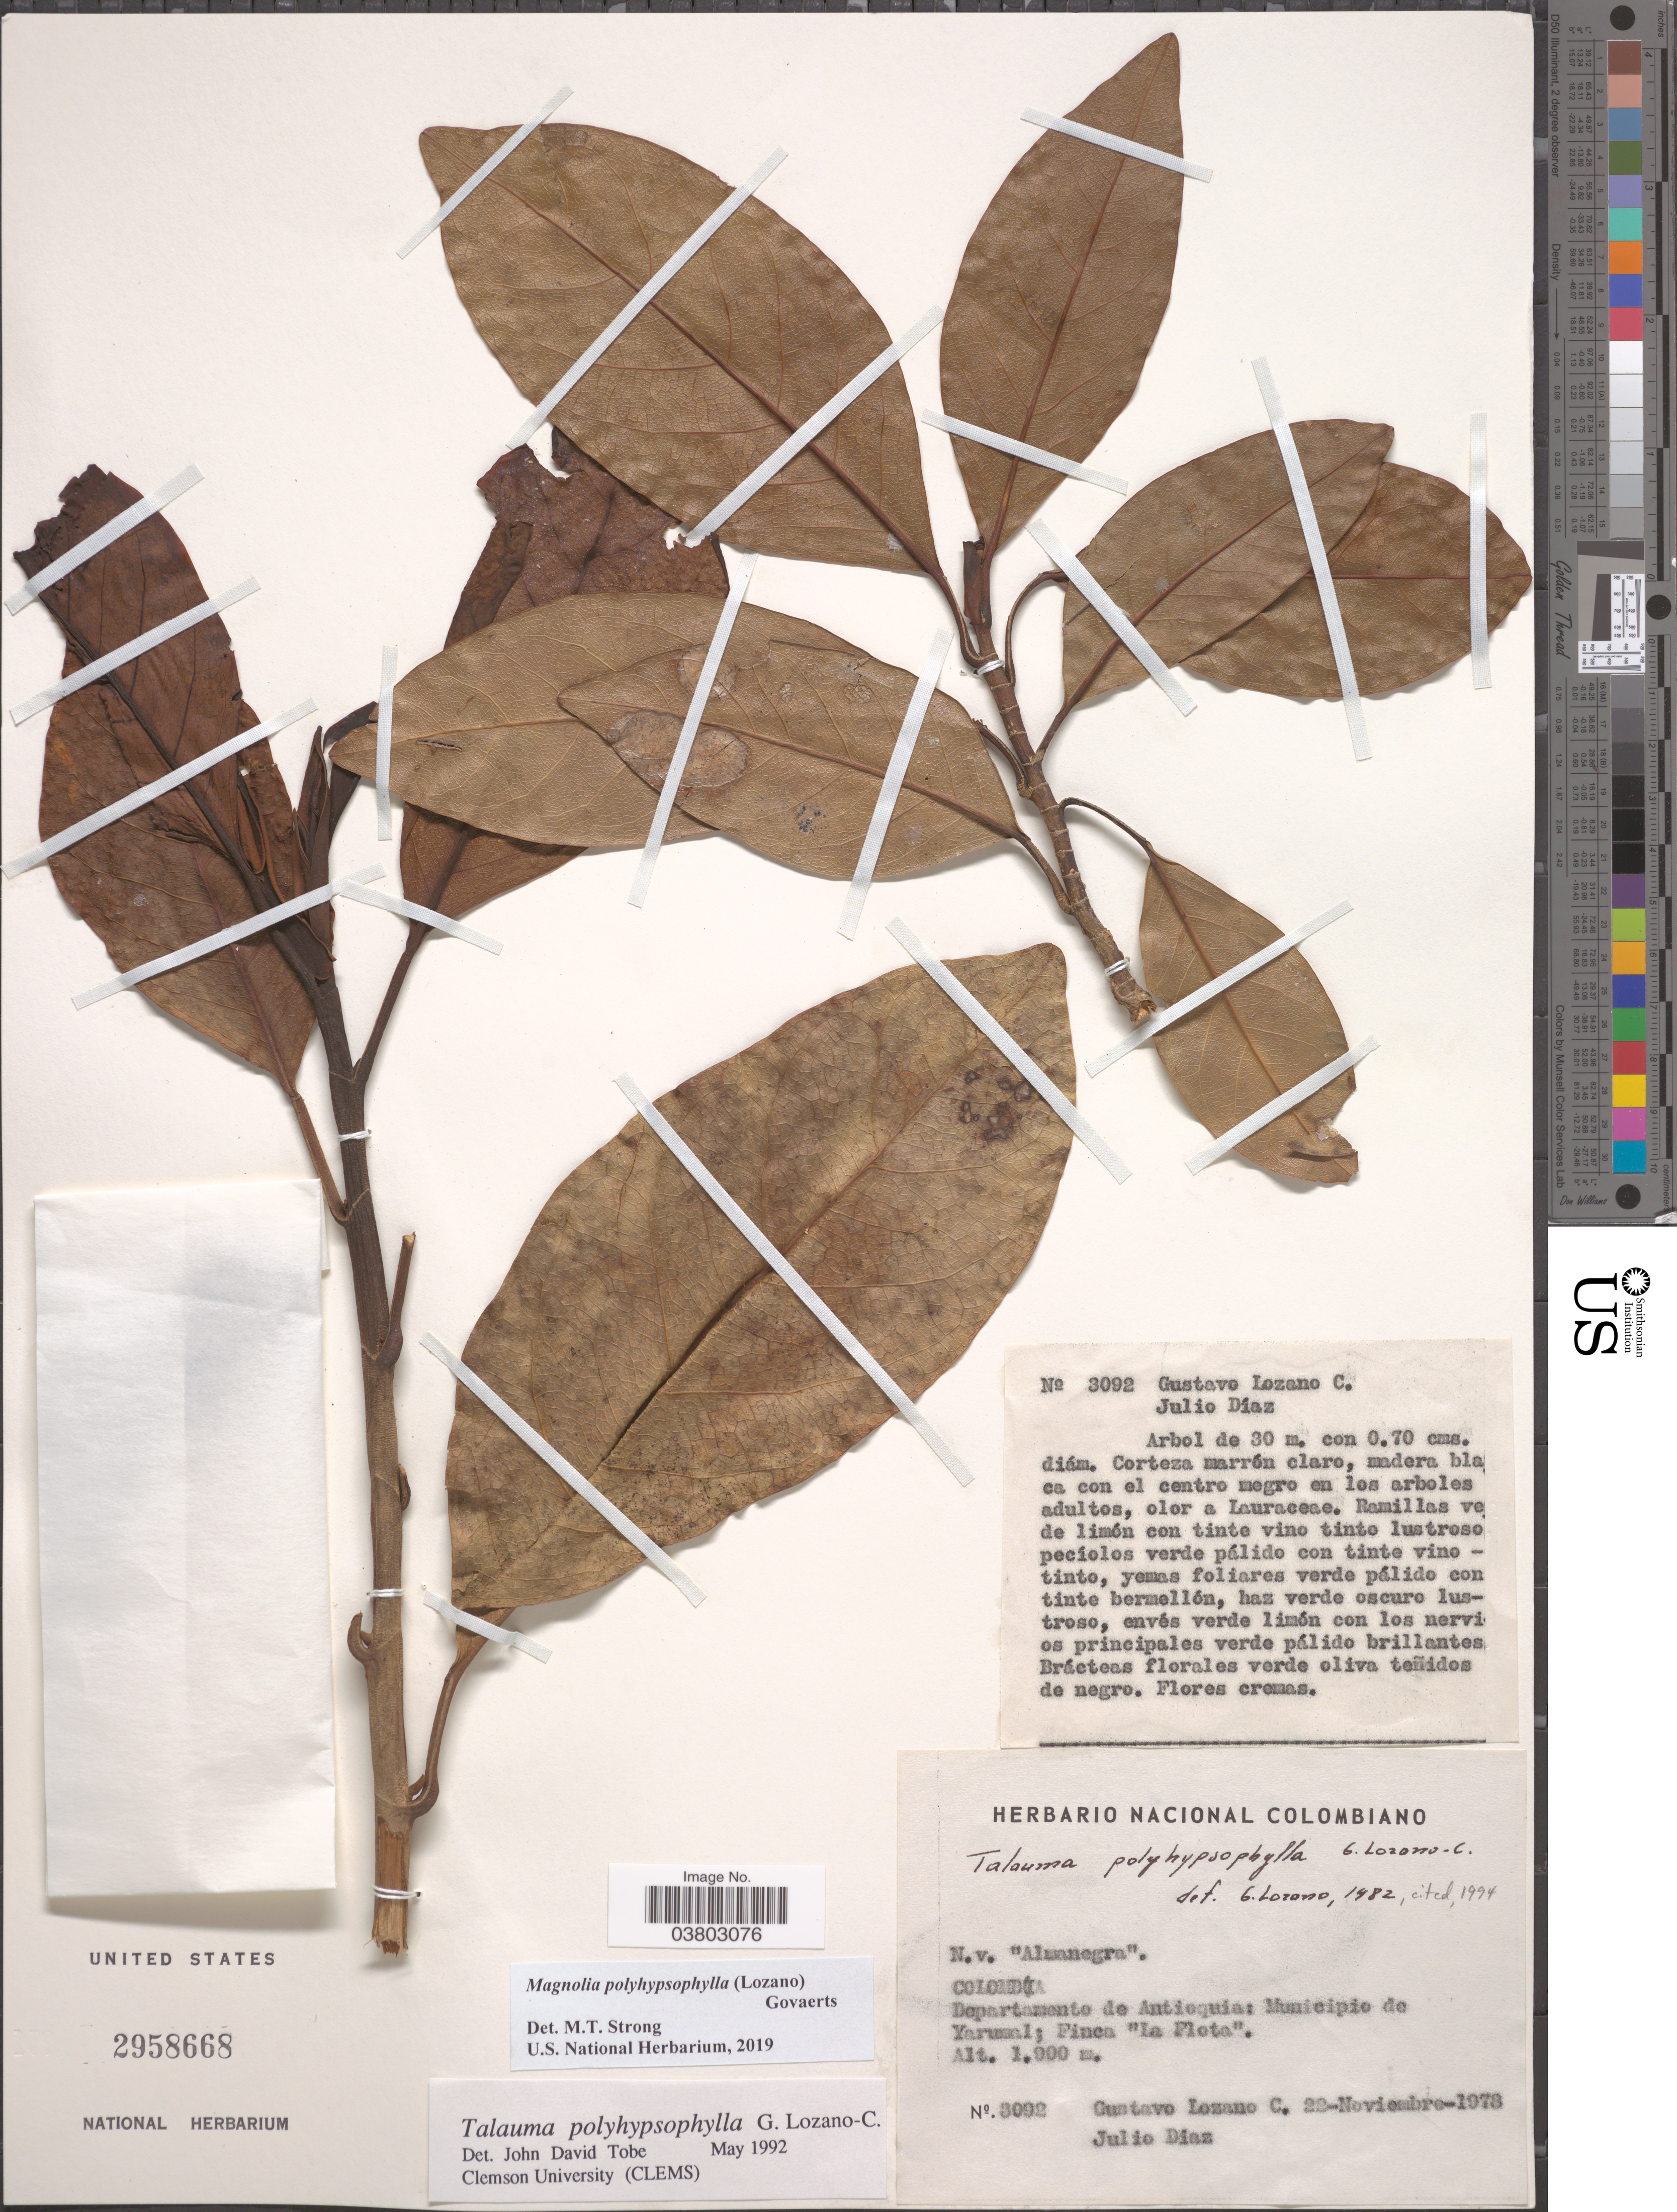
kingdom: Plantae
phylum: Tracheophyta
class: Magnoliopsida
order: Magnoliales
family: Magnoliaceae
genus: Magnolia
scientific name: Magnolia polyhypsophylla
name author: (Lozano) Govaerts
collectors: G. Lozano-Contreras & J. Diaz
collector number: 3092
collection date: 1973-11-22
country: Colombia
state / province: Antioquia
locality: Departamento de Antioquia: Municipio de Yarumal; Finca "La Plota".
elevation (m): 1900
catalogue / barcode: US 2958668